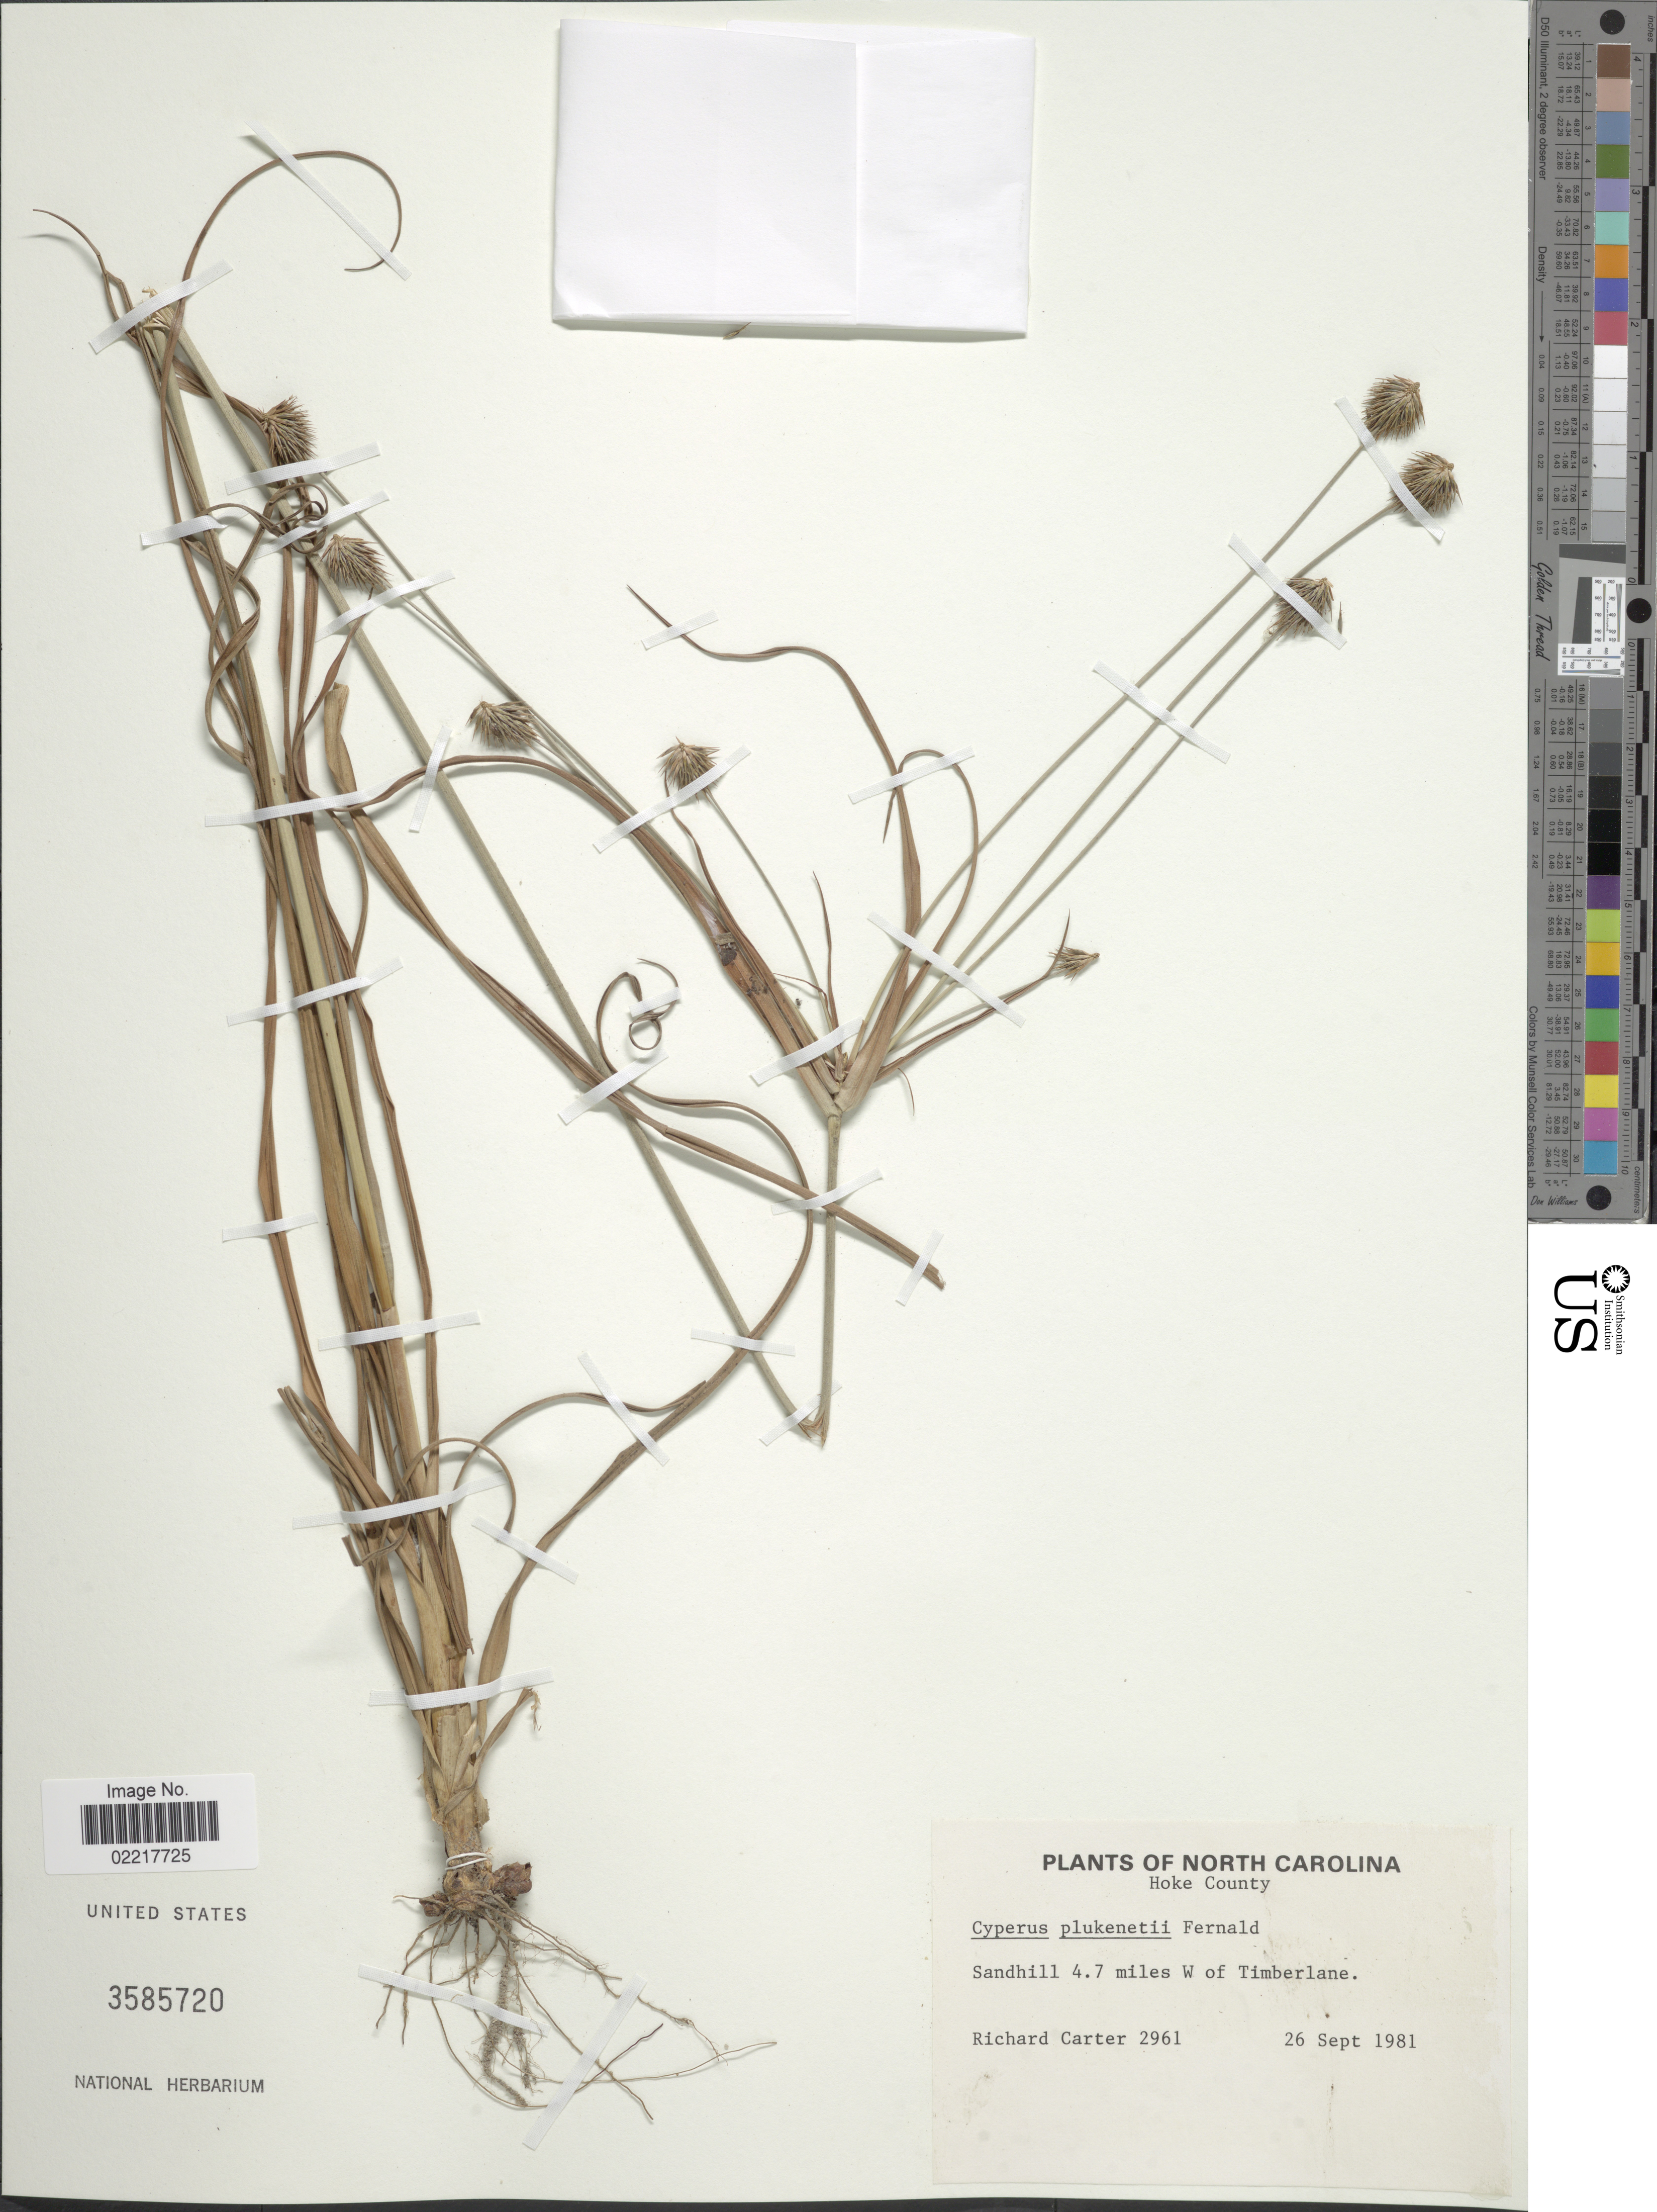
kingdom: Plantae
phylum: Tracheophyta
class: Liliopsida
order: Poales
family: Cyperaceae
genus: Cyperus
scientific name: Cyperus plukenetii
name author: Fernald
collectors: R. Carter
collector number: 2961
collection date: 1981-09-26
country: United States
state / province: North Carolina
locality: Hoke County. Sandhill 4.7 miles W of Timberlane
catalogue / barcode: US 3585720